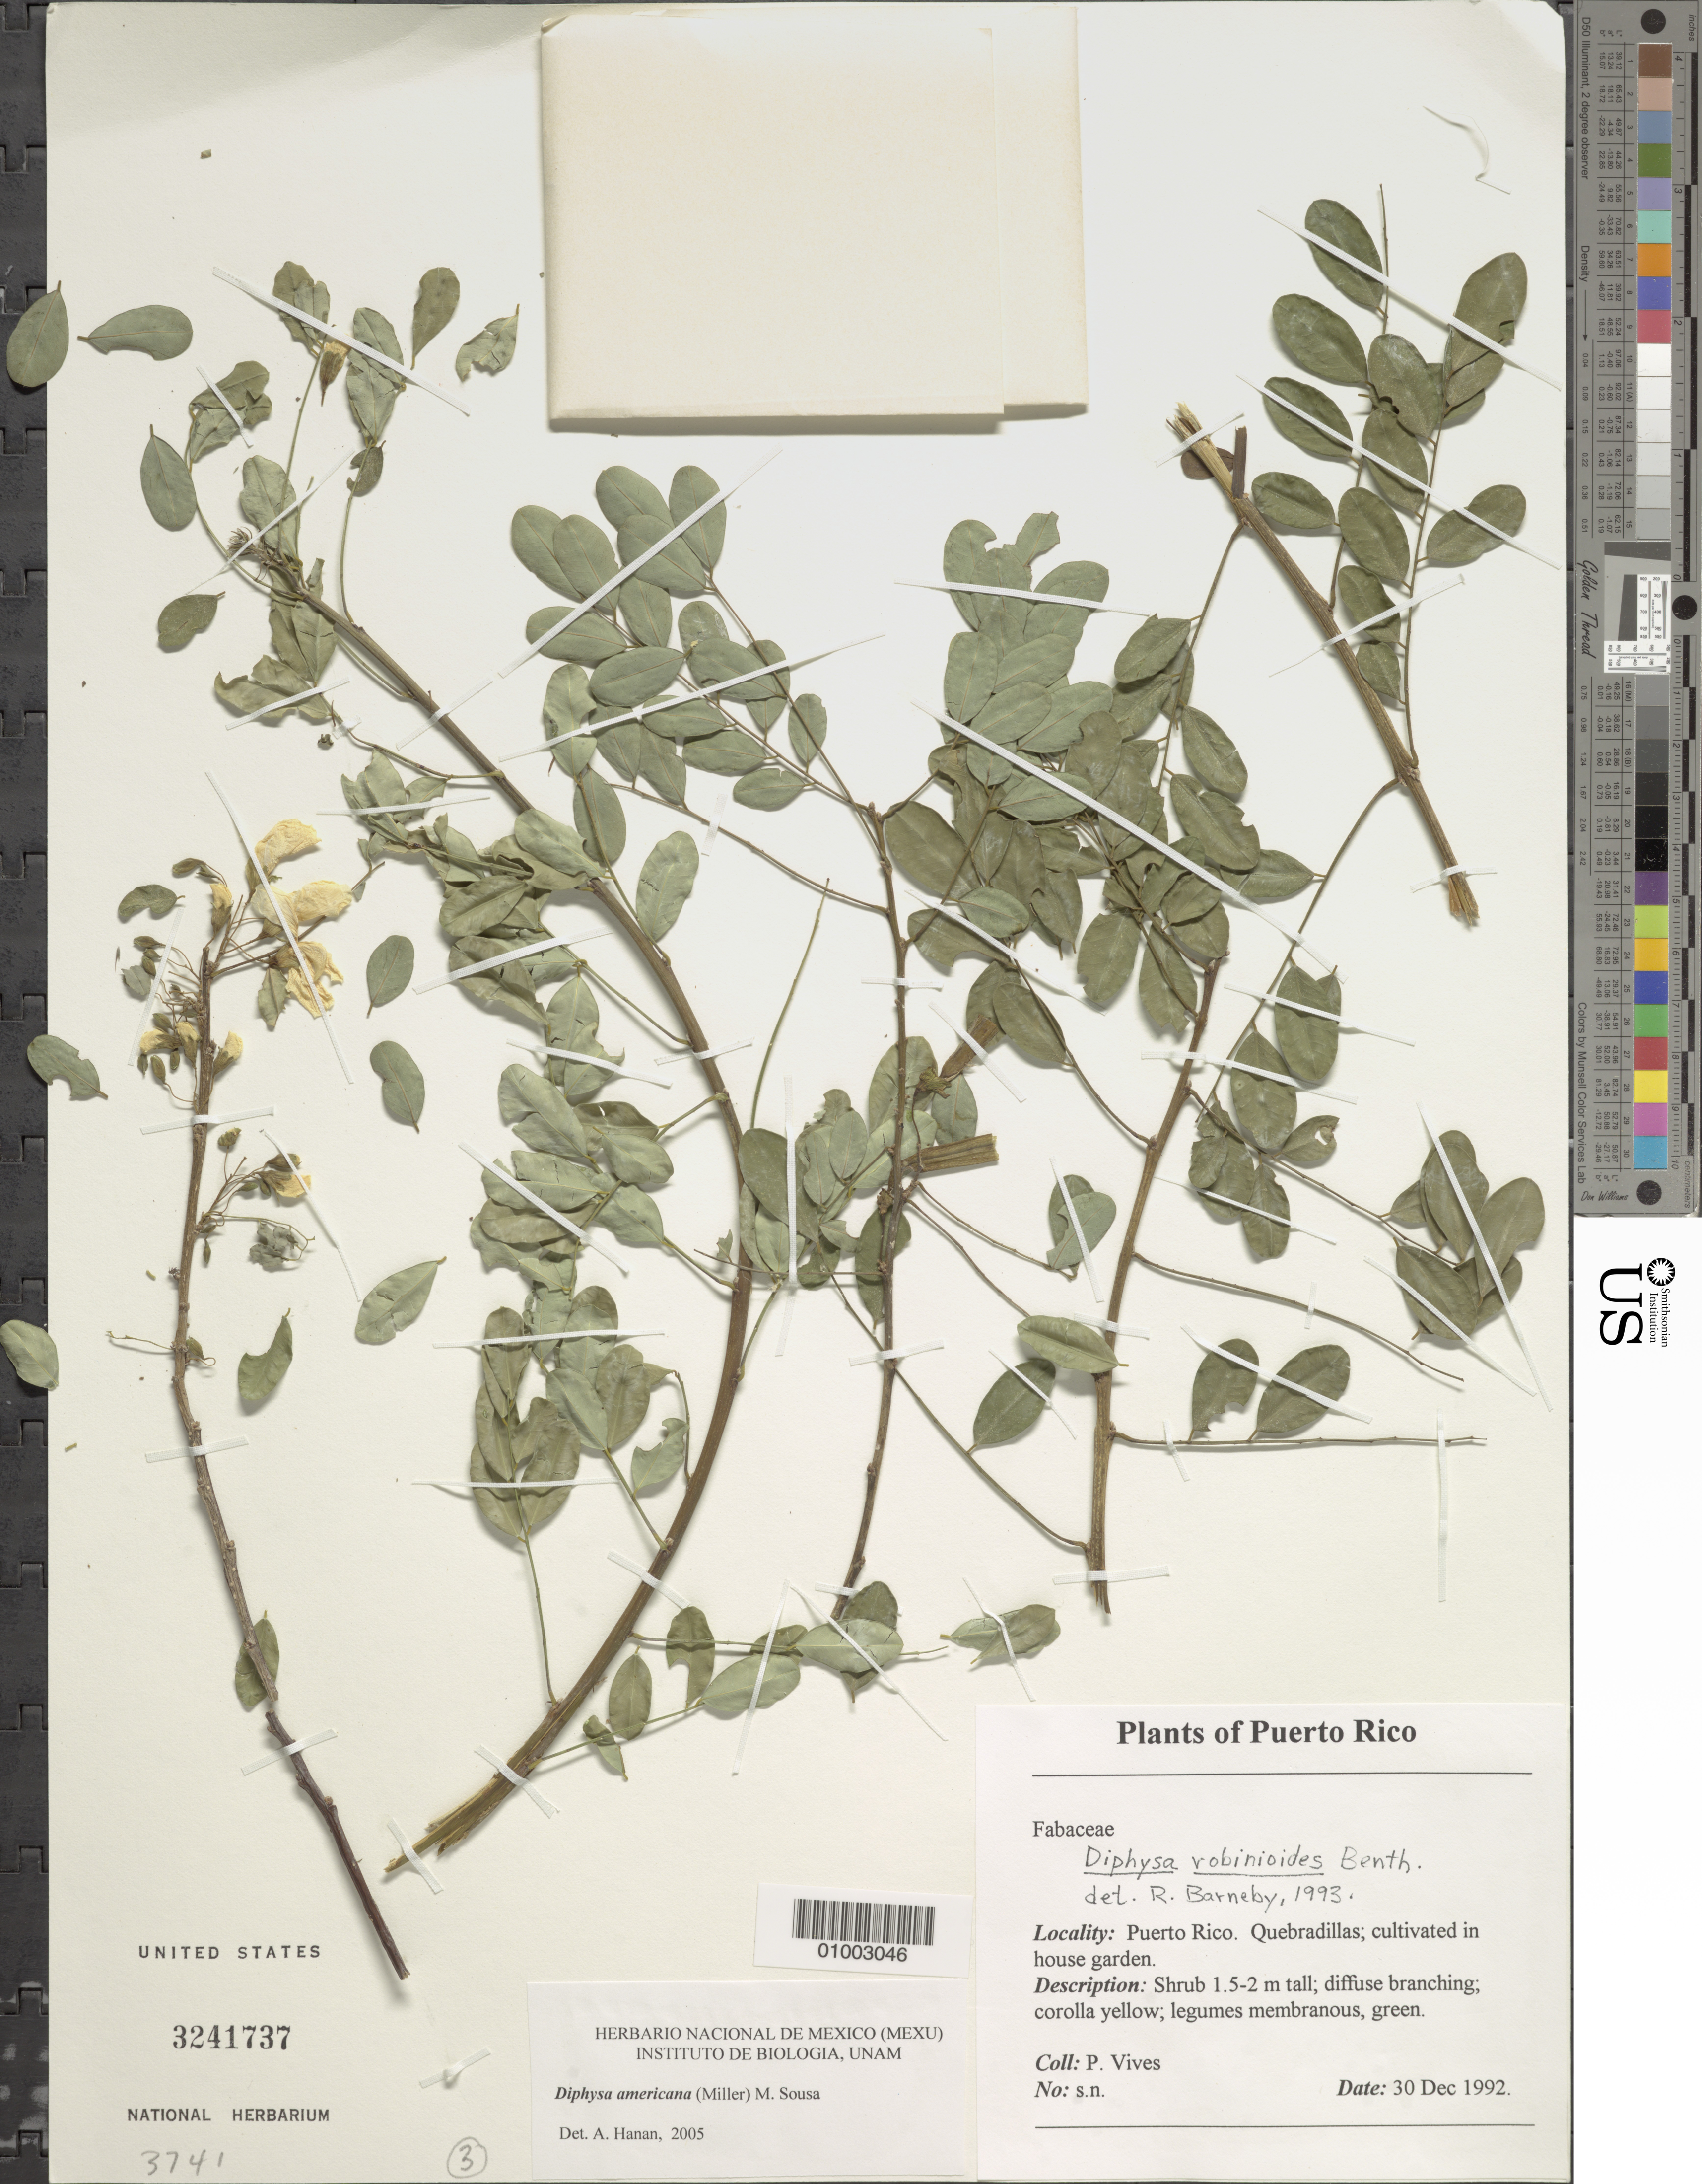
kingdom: Plantae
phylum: Tracheophyta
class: Magnoliopsida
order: Fabales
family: Fabaceae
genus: Diphysa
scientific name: Diphysa americana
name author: (Mill.) M. Sousa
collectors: P. Vives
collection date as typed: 30 Dec 1991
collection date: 1991-12-30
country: Puerto Rico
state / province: Quebradillas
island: Puerto Rico I.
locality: In house garden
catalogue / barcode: US 3241737